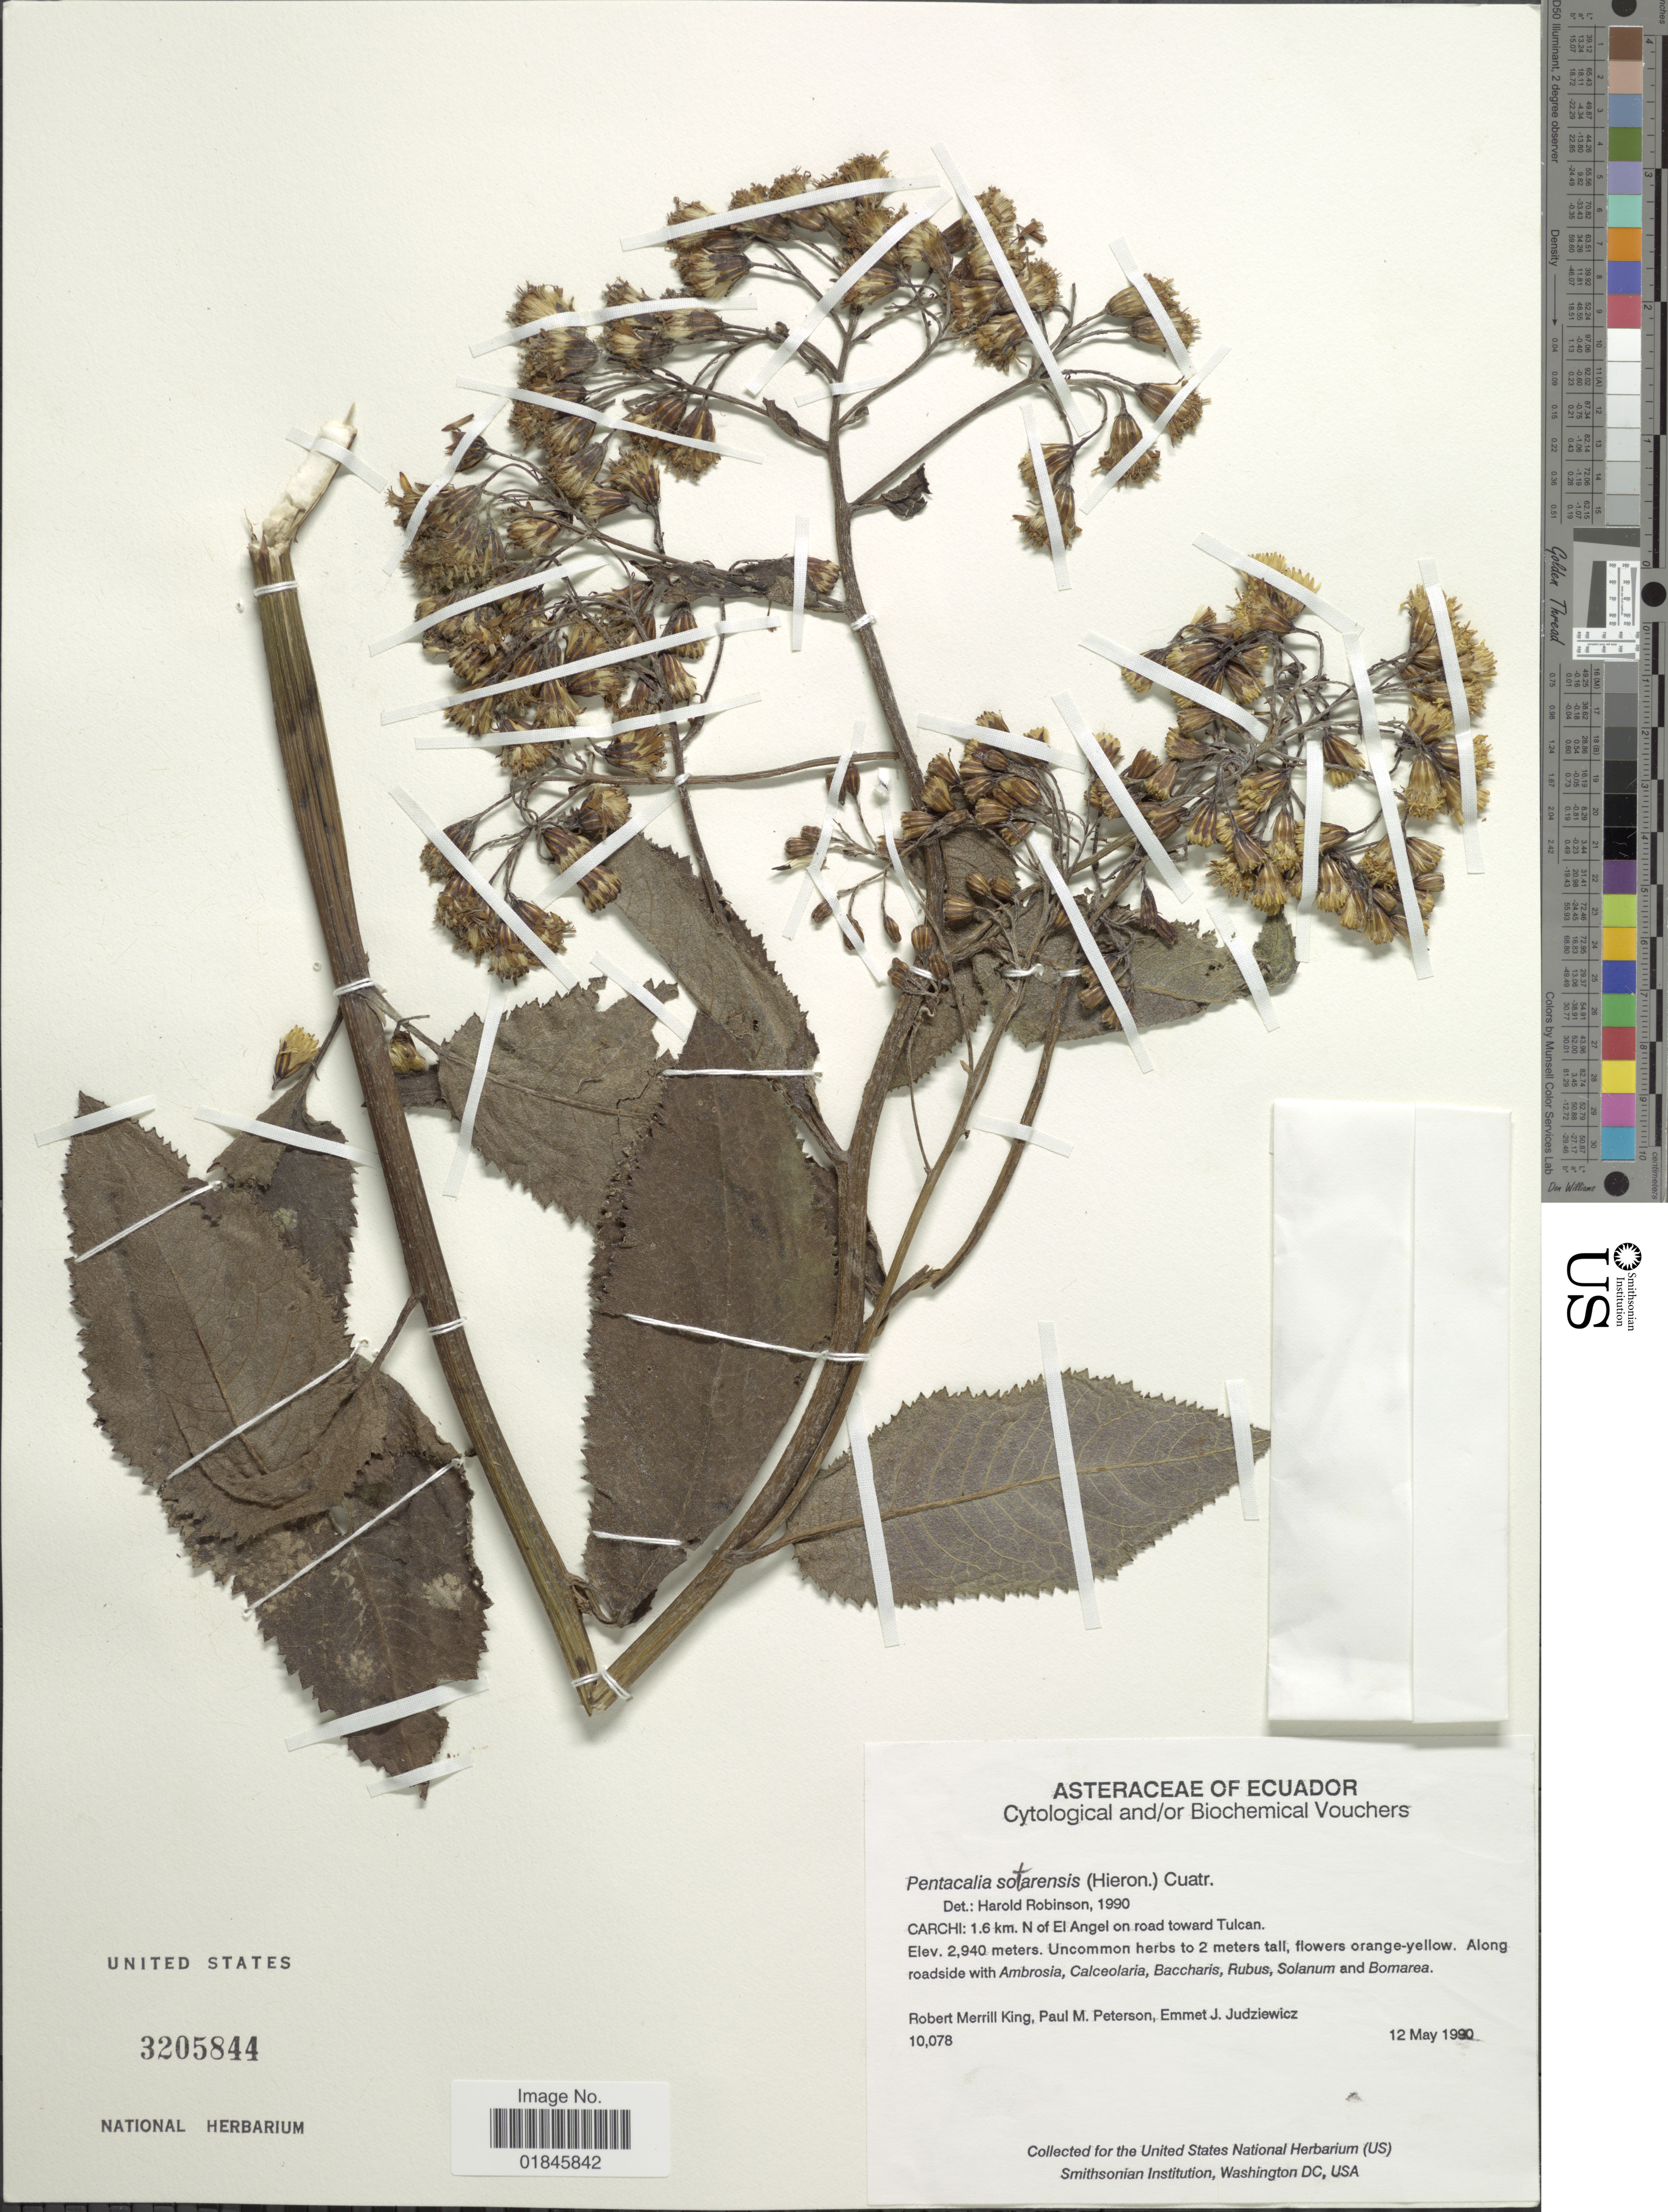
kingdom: Plantae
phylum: Tracheophyta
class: Magnoliopsida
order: Asterales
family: Asteraceae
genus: Pentacalia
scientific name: Pentacalia sotarensis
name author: (Hieron.) Cuatrec.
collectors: R. M. King & E. J. Judziewicz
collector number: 10078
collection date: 1990-05-12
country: Ecuador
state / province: Carchi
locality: Carchi: 1.6 km. N of El Angel on road toward Tulcan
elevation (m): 2940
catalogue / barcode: US 3205844